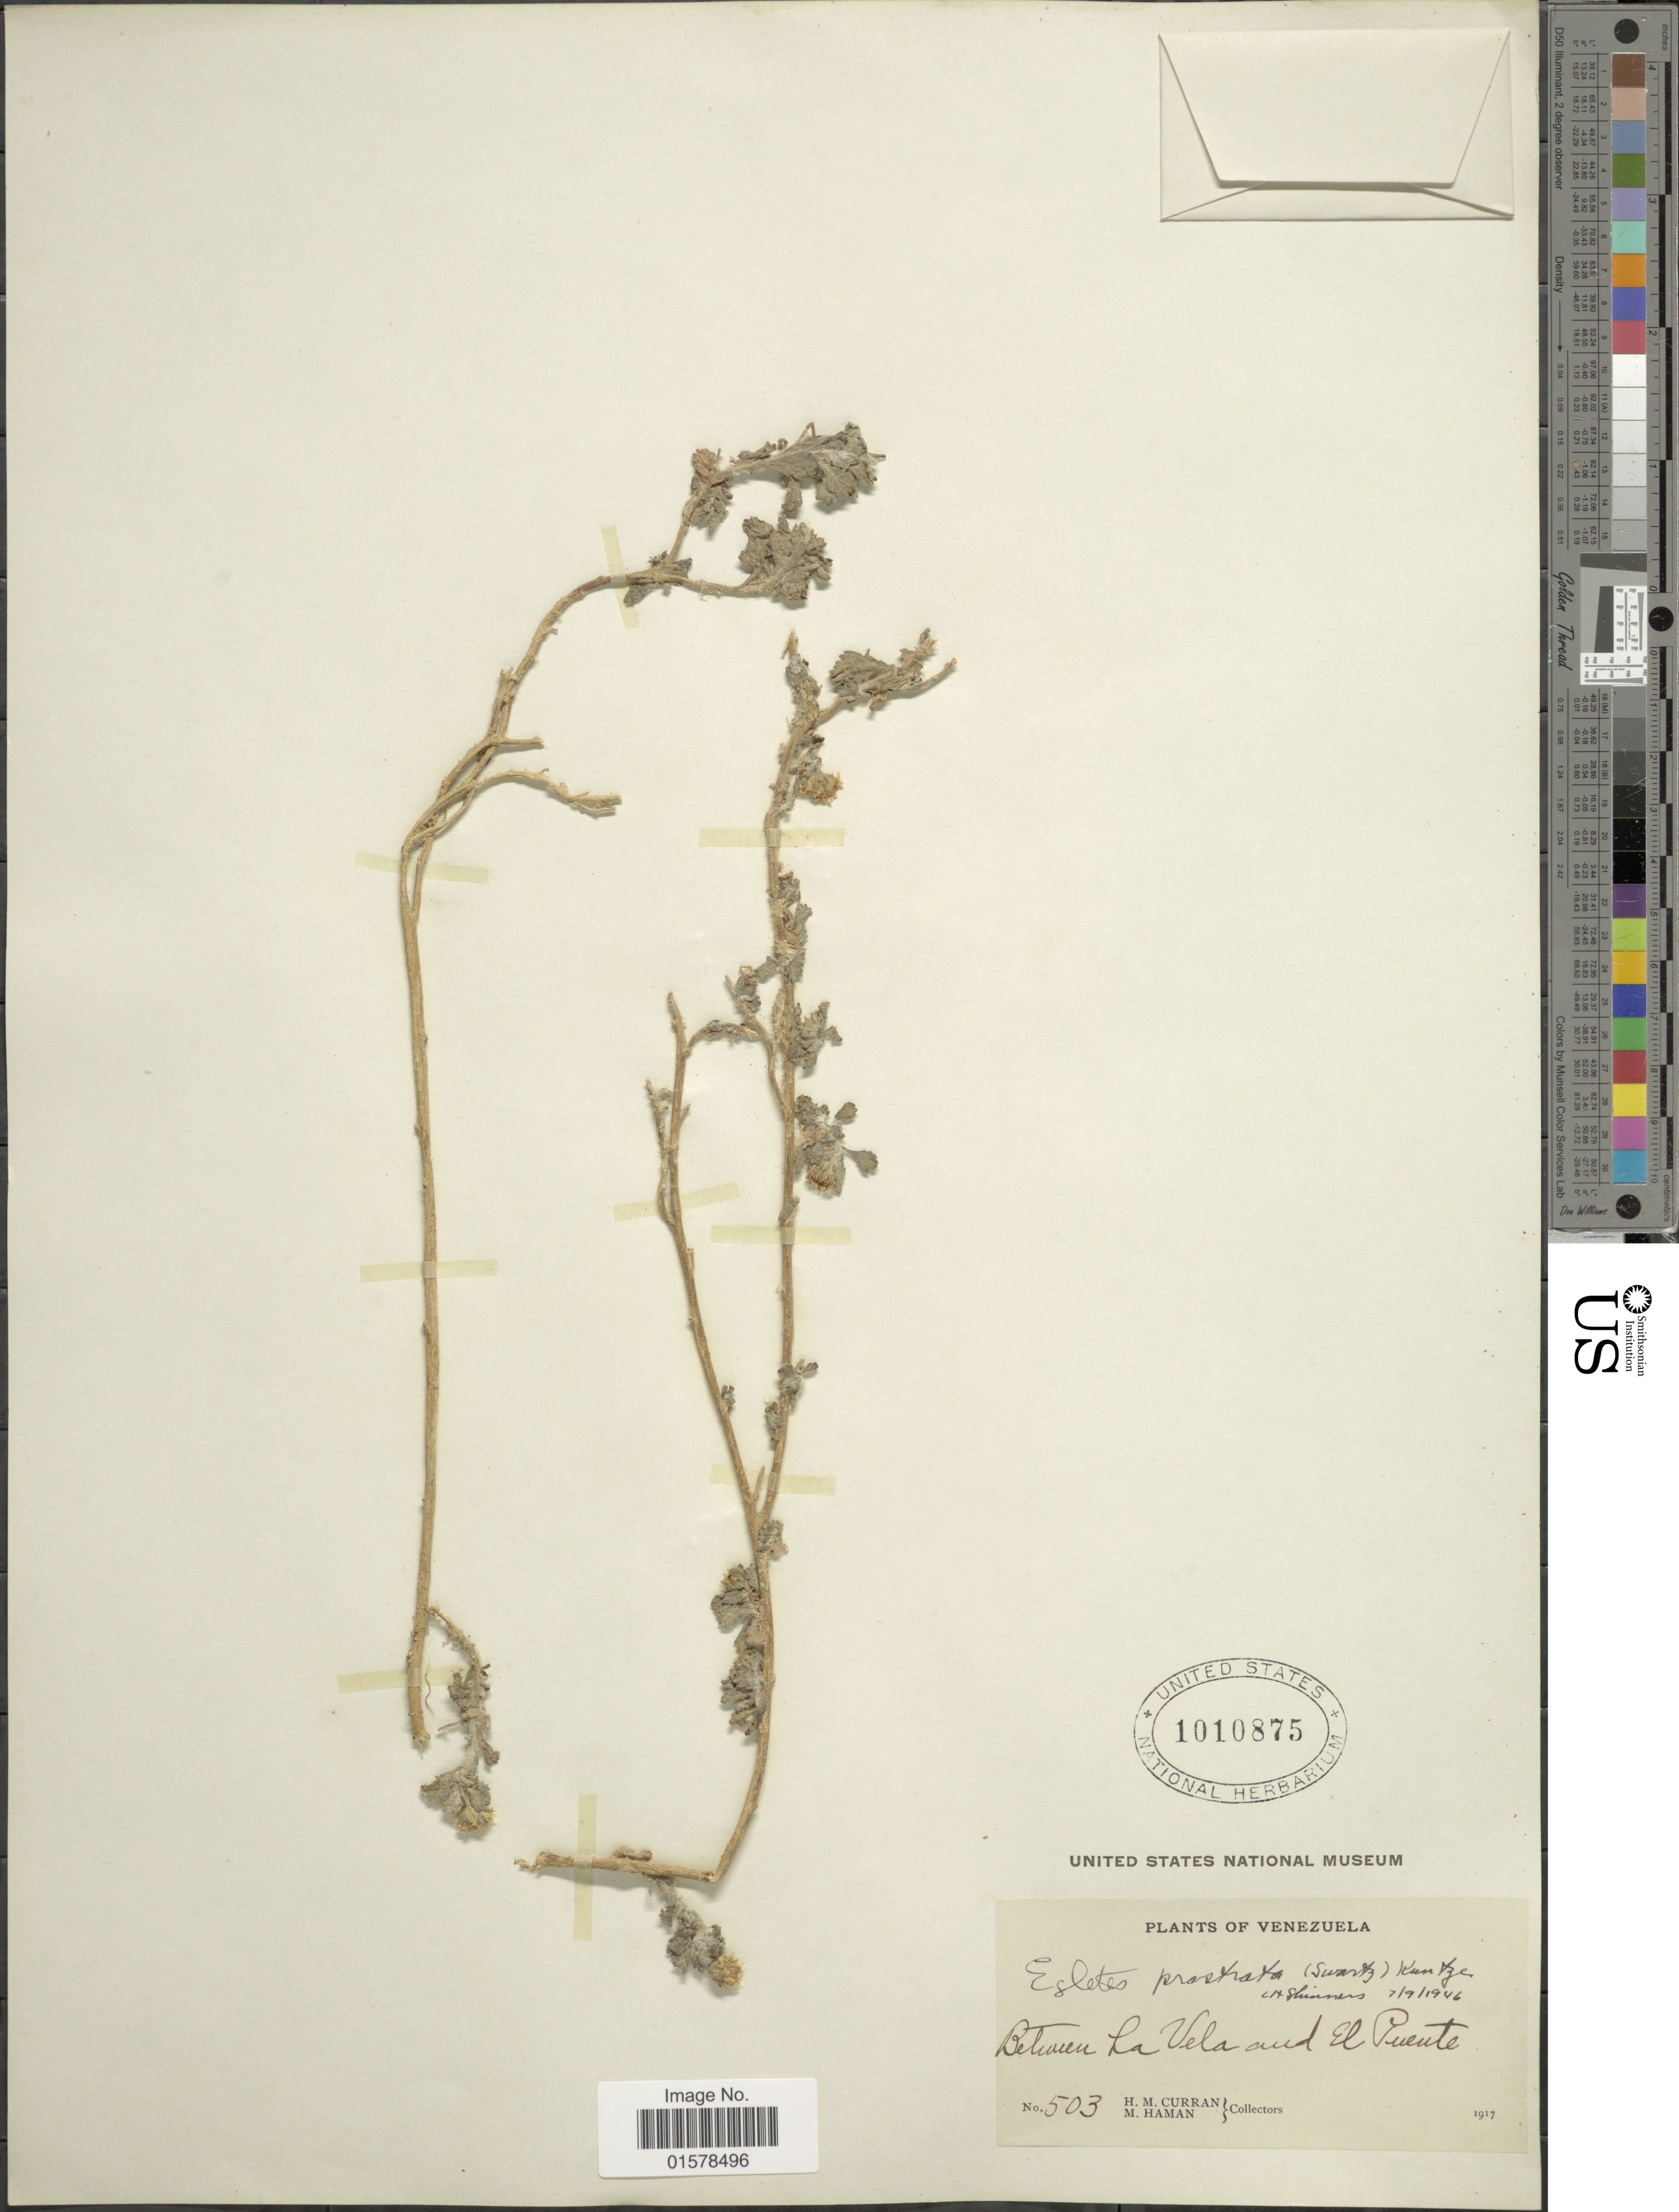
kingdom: Plantae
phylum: Tracheophyta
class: Magnoliopsida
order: Asterales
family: Asteraceae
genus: Egletes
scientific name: Egletes prostrata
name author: (Sw.) Kuntze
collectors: H. M. Curran & M. Haman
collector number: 503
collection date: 1917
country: Venezuela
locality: Between La Vela and El Puente. Venezuela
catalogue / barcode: US 1010875